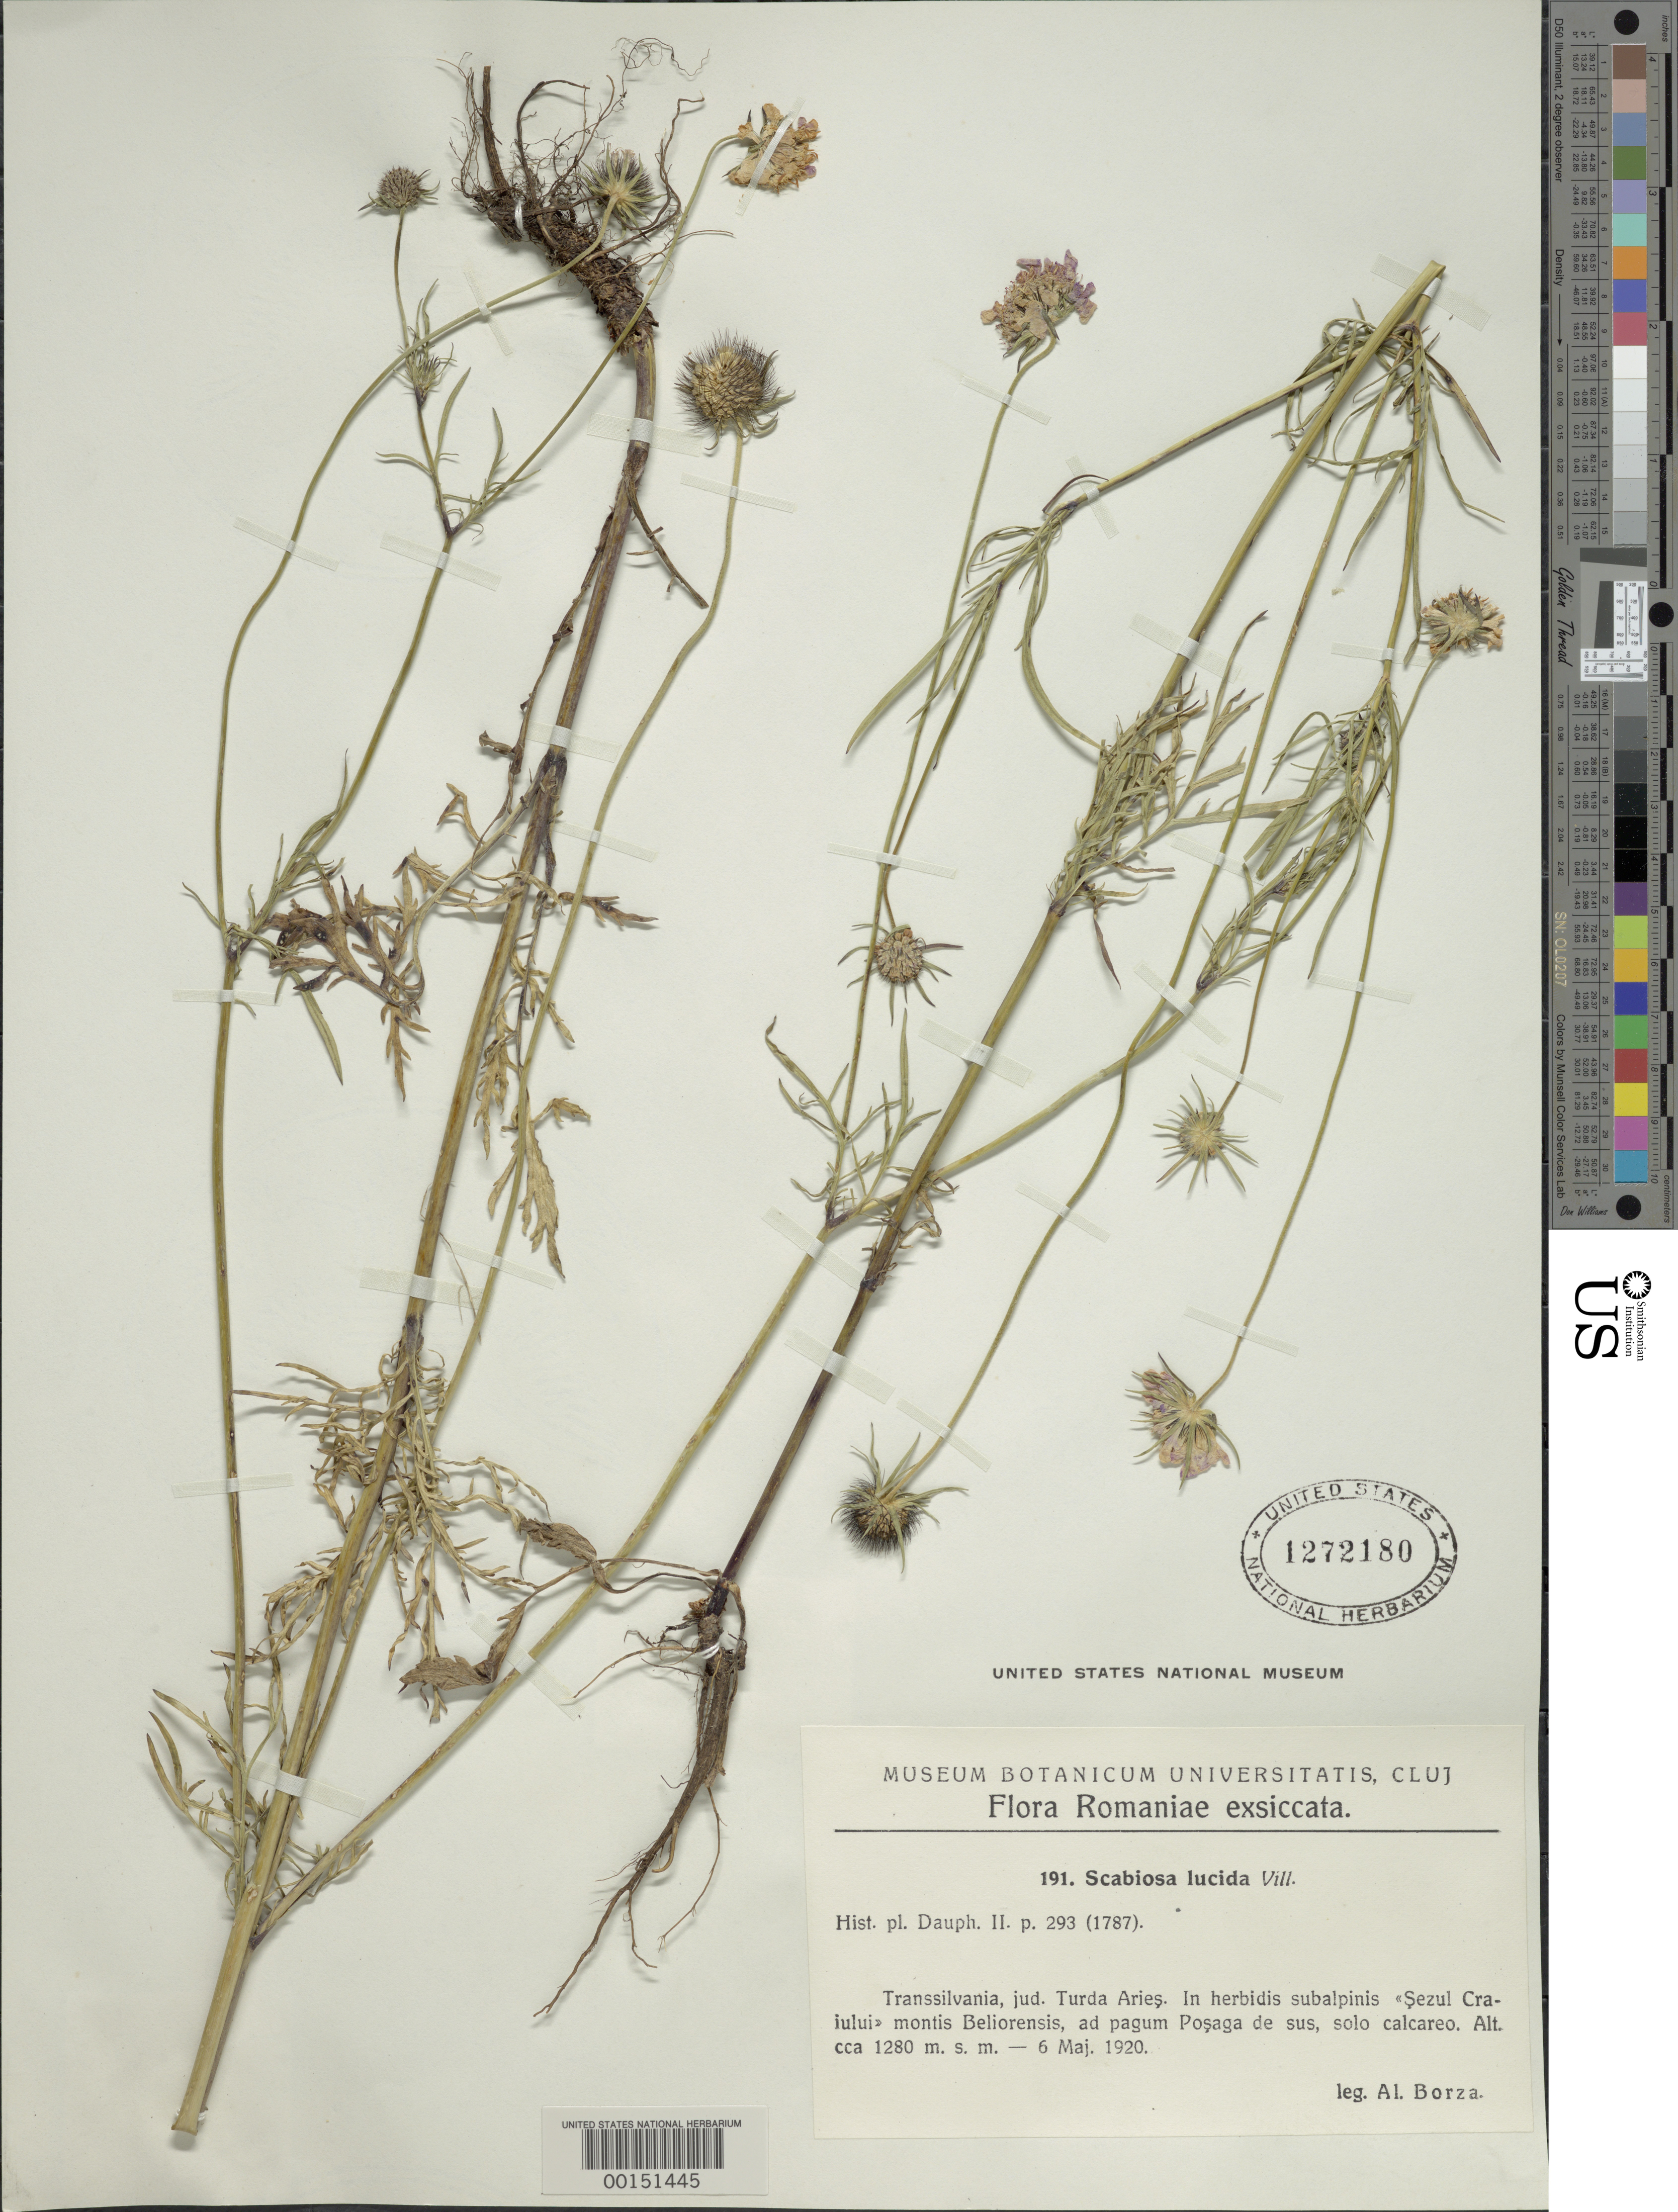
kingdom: Plantae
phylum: Tracheophyta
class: Magnoliopsida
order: Dipsacales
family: Caprifoliaceae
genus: Scabiosa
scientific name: Scabiosa lucida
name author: Vill.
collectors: A. Borza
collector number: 191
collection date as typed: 06 May 1920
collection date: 1920-05-06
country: Romania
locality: Transsilvania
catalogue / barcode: US 1272180